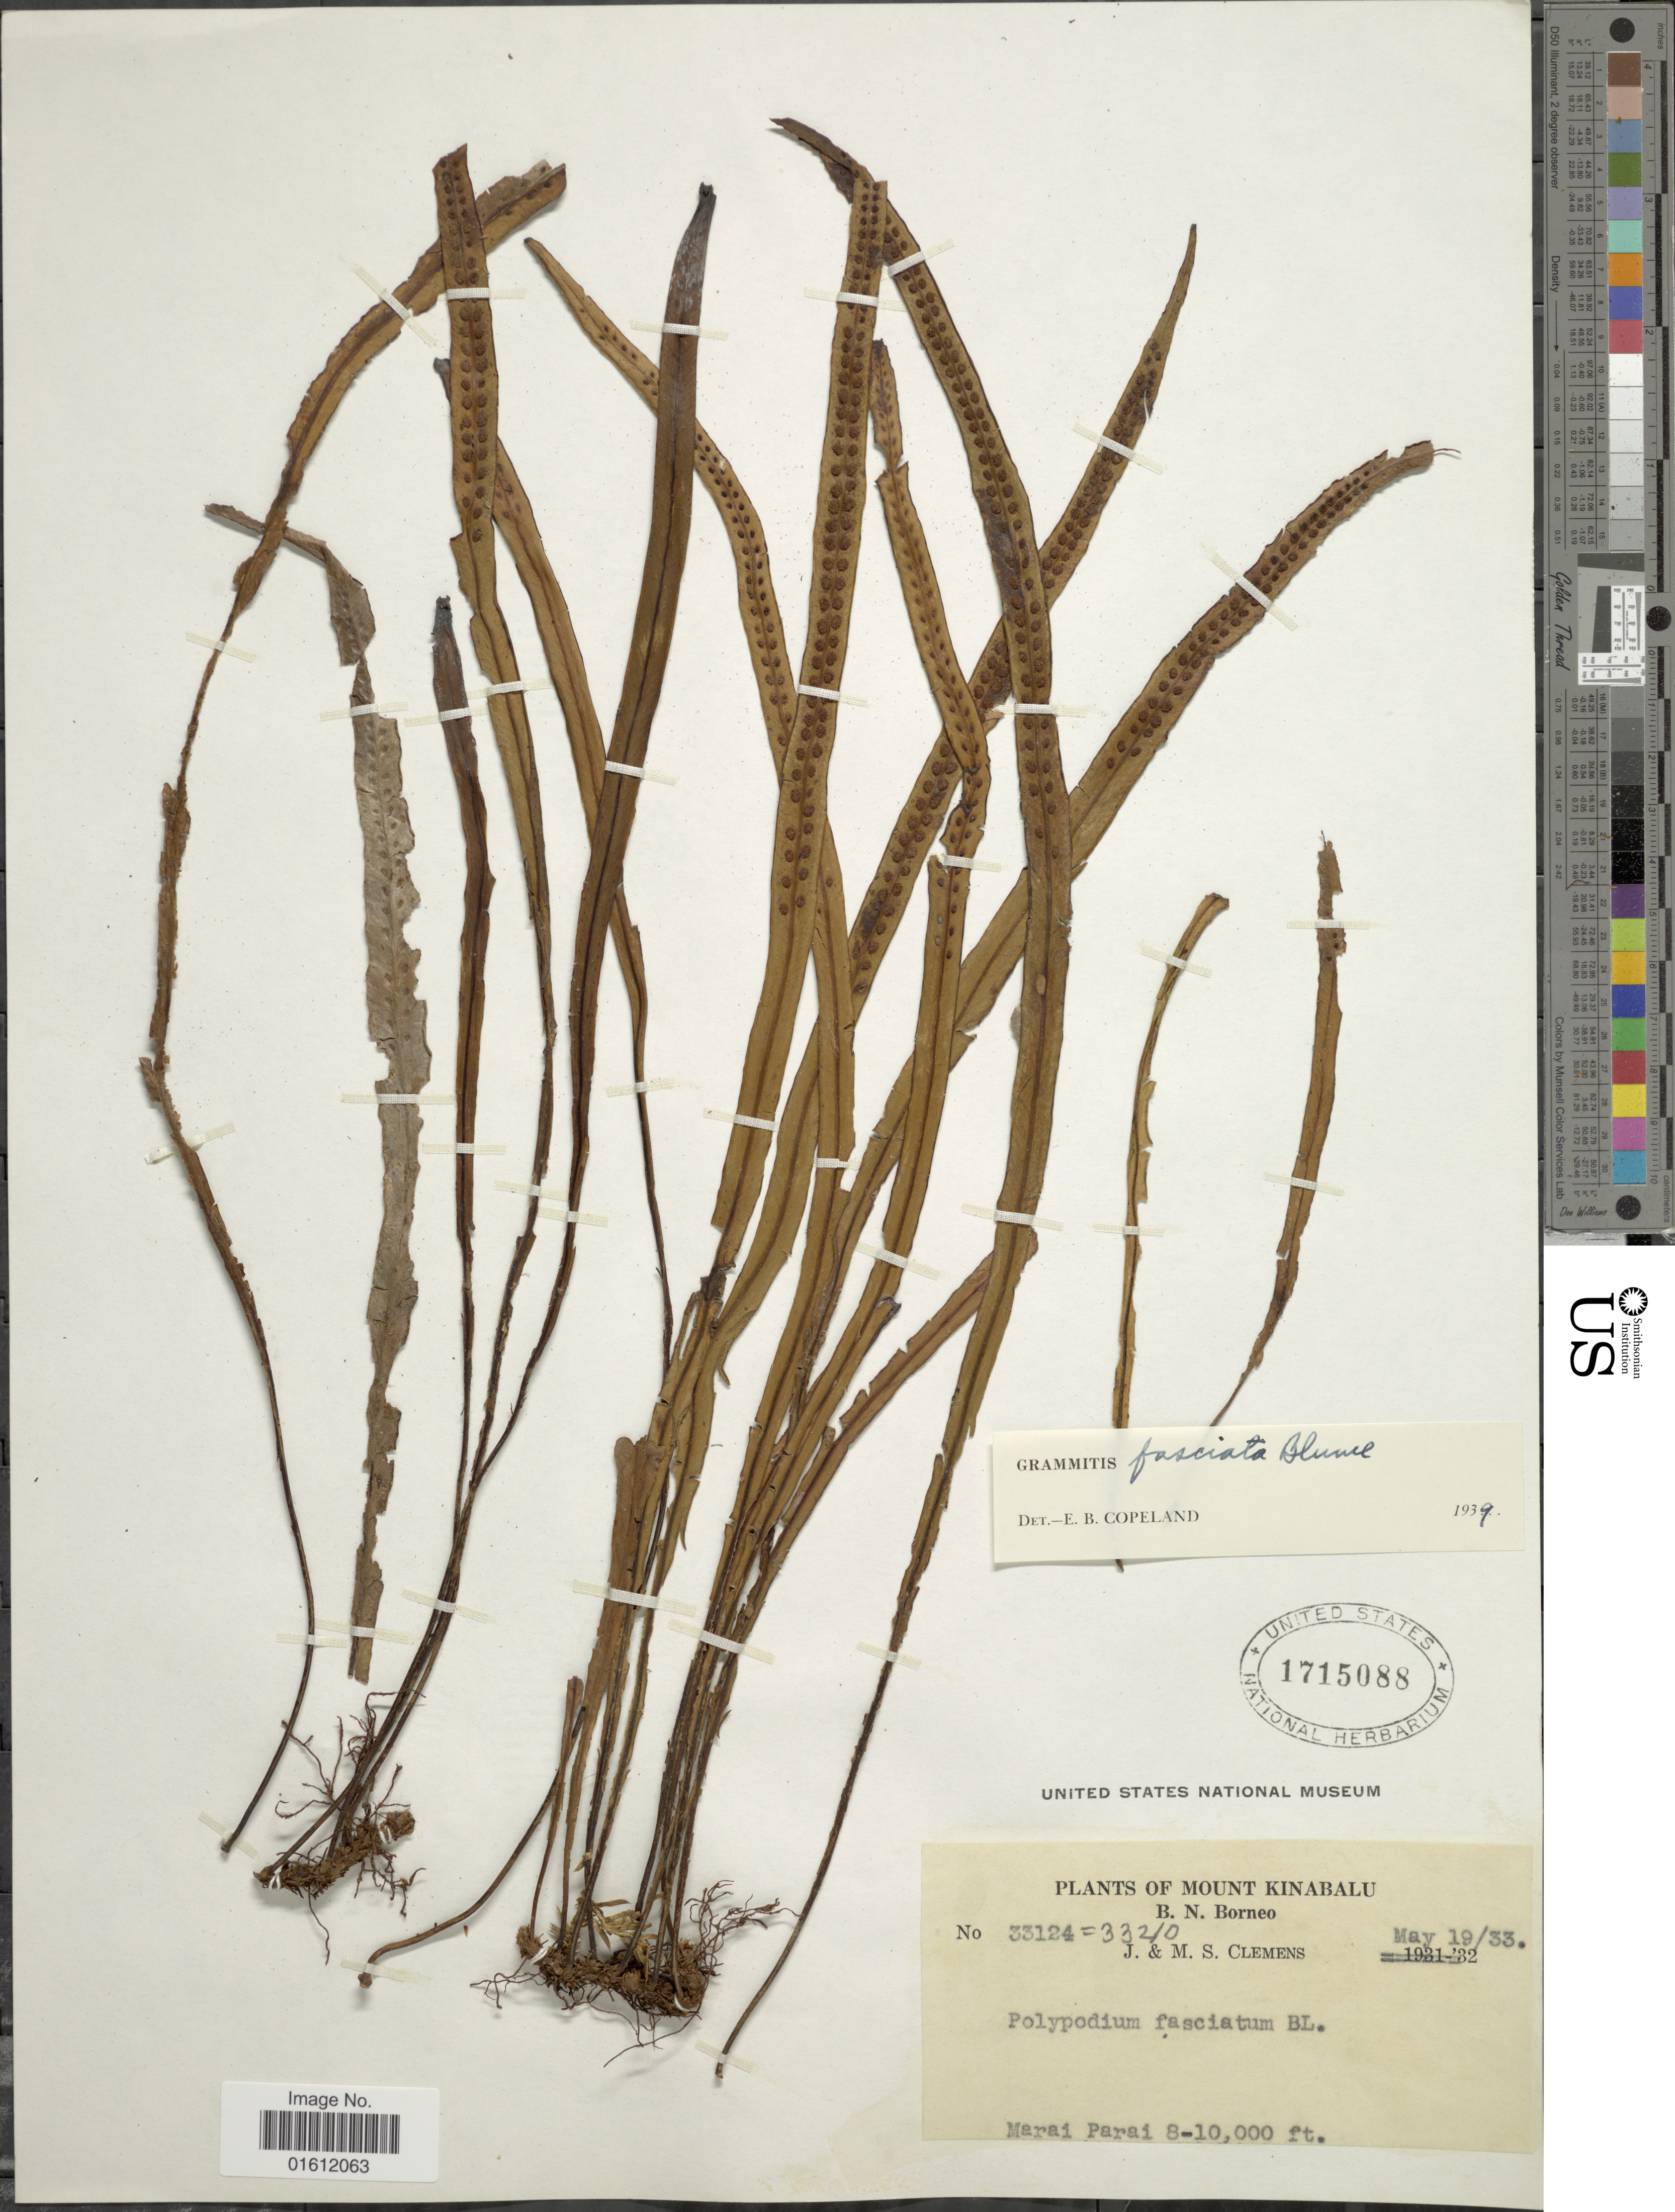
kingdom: Plantae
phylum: Tracheophyta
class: Polypodiopsida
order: Polypodiales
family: Polypodiaceae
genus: Oreogrammitis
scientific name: Oreogrammitis fasciata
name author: (Blume) Parris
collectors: J. Clemens & M. S. Clemens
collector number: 33124/33210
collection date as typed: Transcribed d/m/y: 19/5/33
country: Malaysia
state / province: Sabah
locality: Mount Kinabalu, B.N.Borneo, Marai Parai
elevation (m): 2438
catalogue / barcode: US 1715088